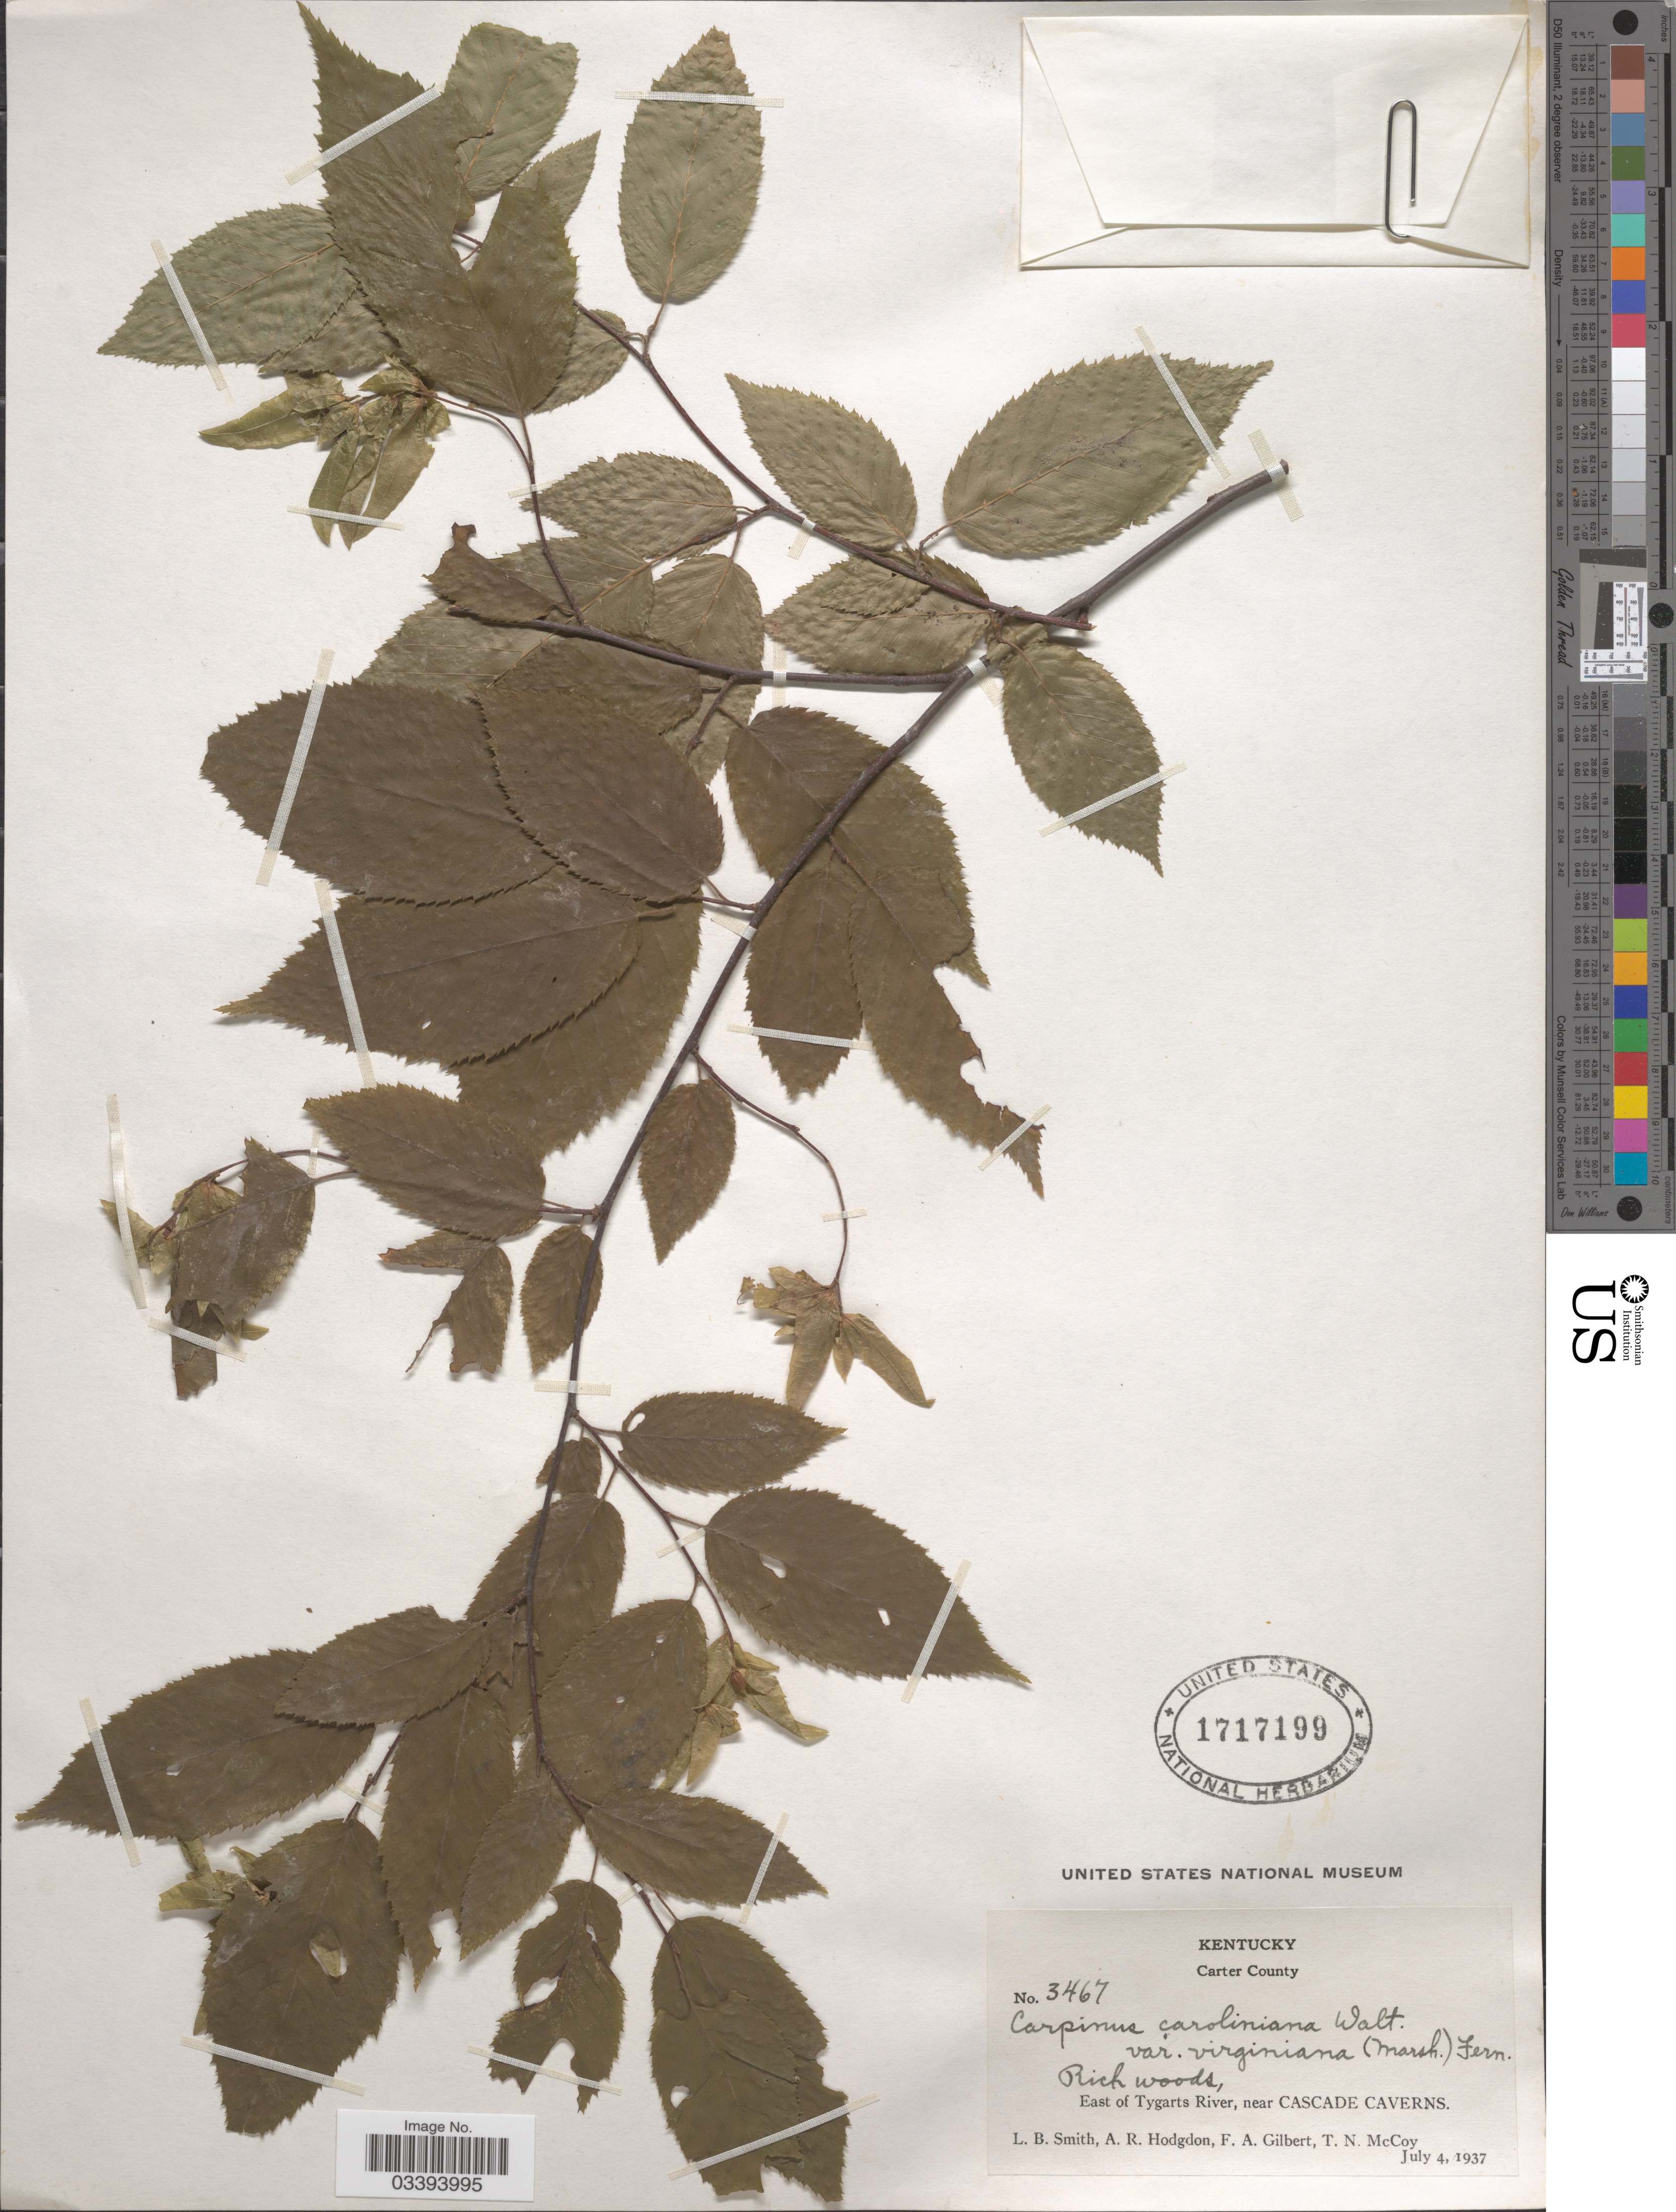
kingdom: Plantae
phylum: Tracheophyta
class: Magnoliopsida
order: Fagales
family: Betulaceae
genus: Carpinus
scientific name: Carpinus caroliniana subsp. virginiana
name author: (Marshall) Furlow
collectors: L. Smith, A. R. Hodgdon, F. A. Gilbert & T. N. McCoy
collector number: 3467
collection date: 1937-07-04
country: United States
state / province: Kentucky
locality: Carter County. East of Tygarts River, near Cascade Caverns.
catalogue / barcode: US 1717199